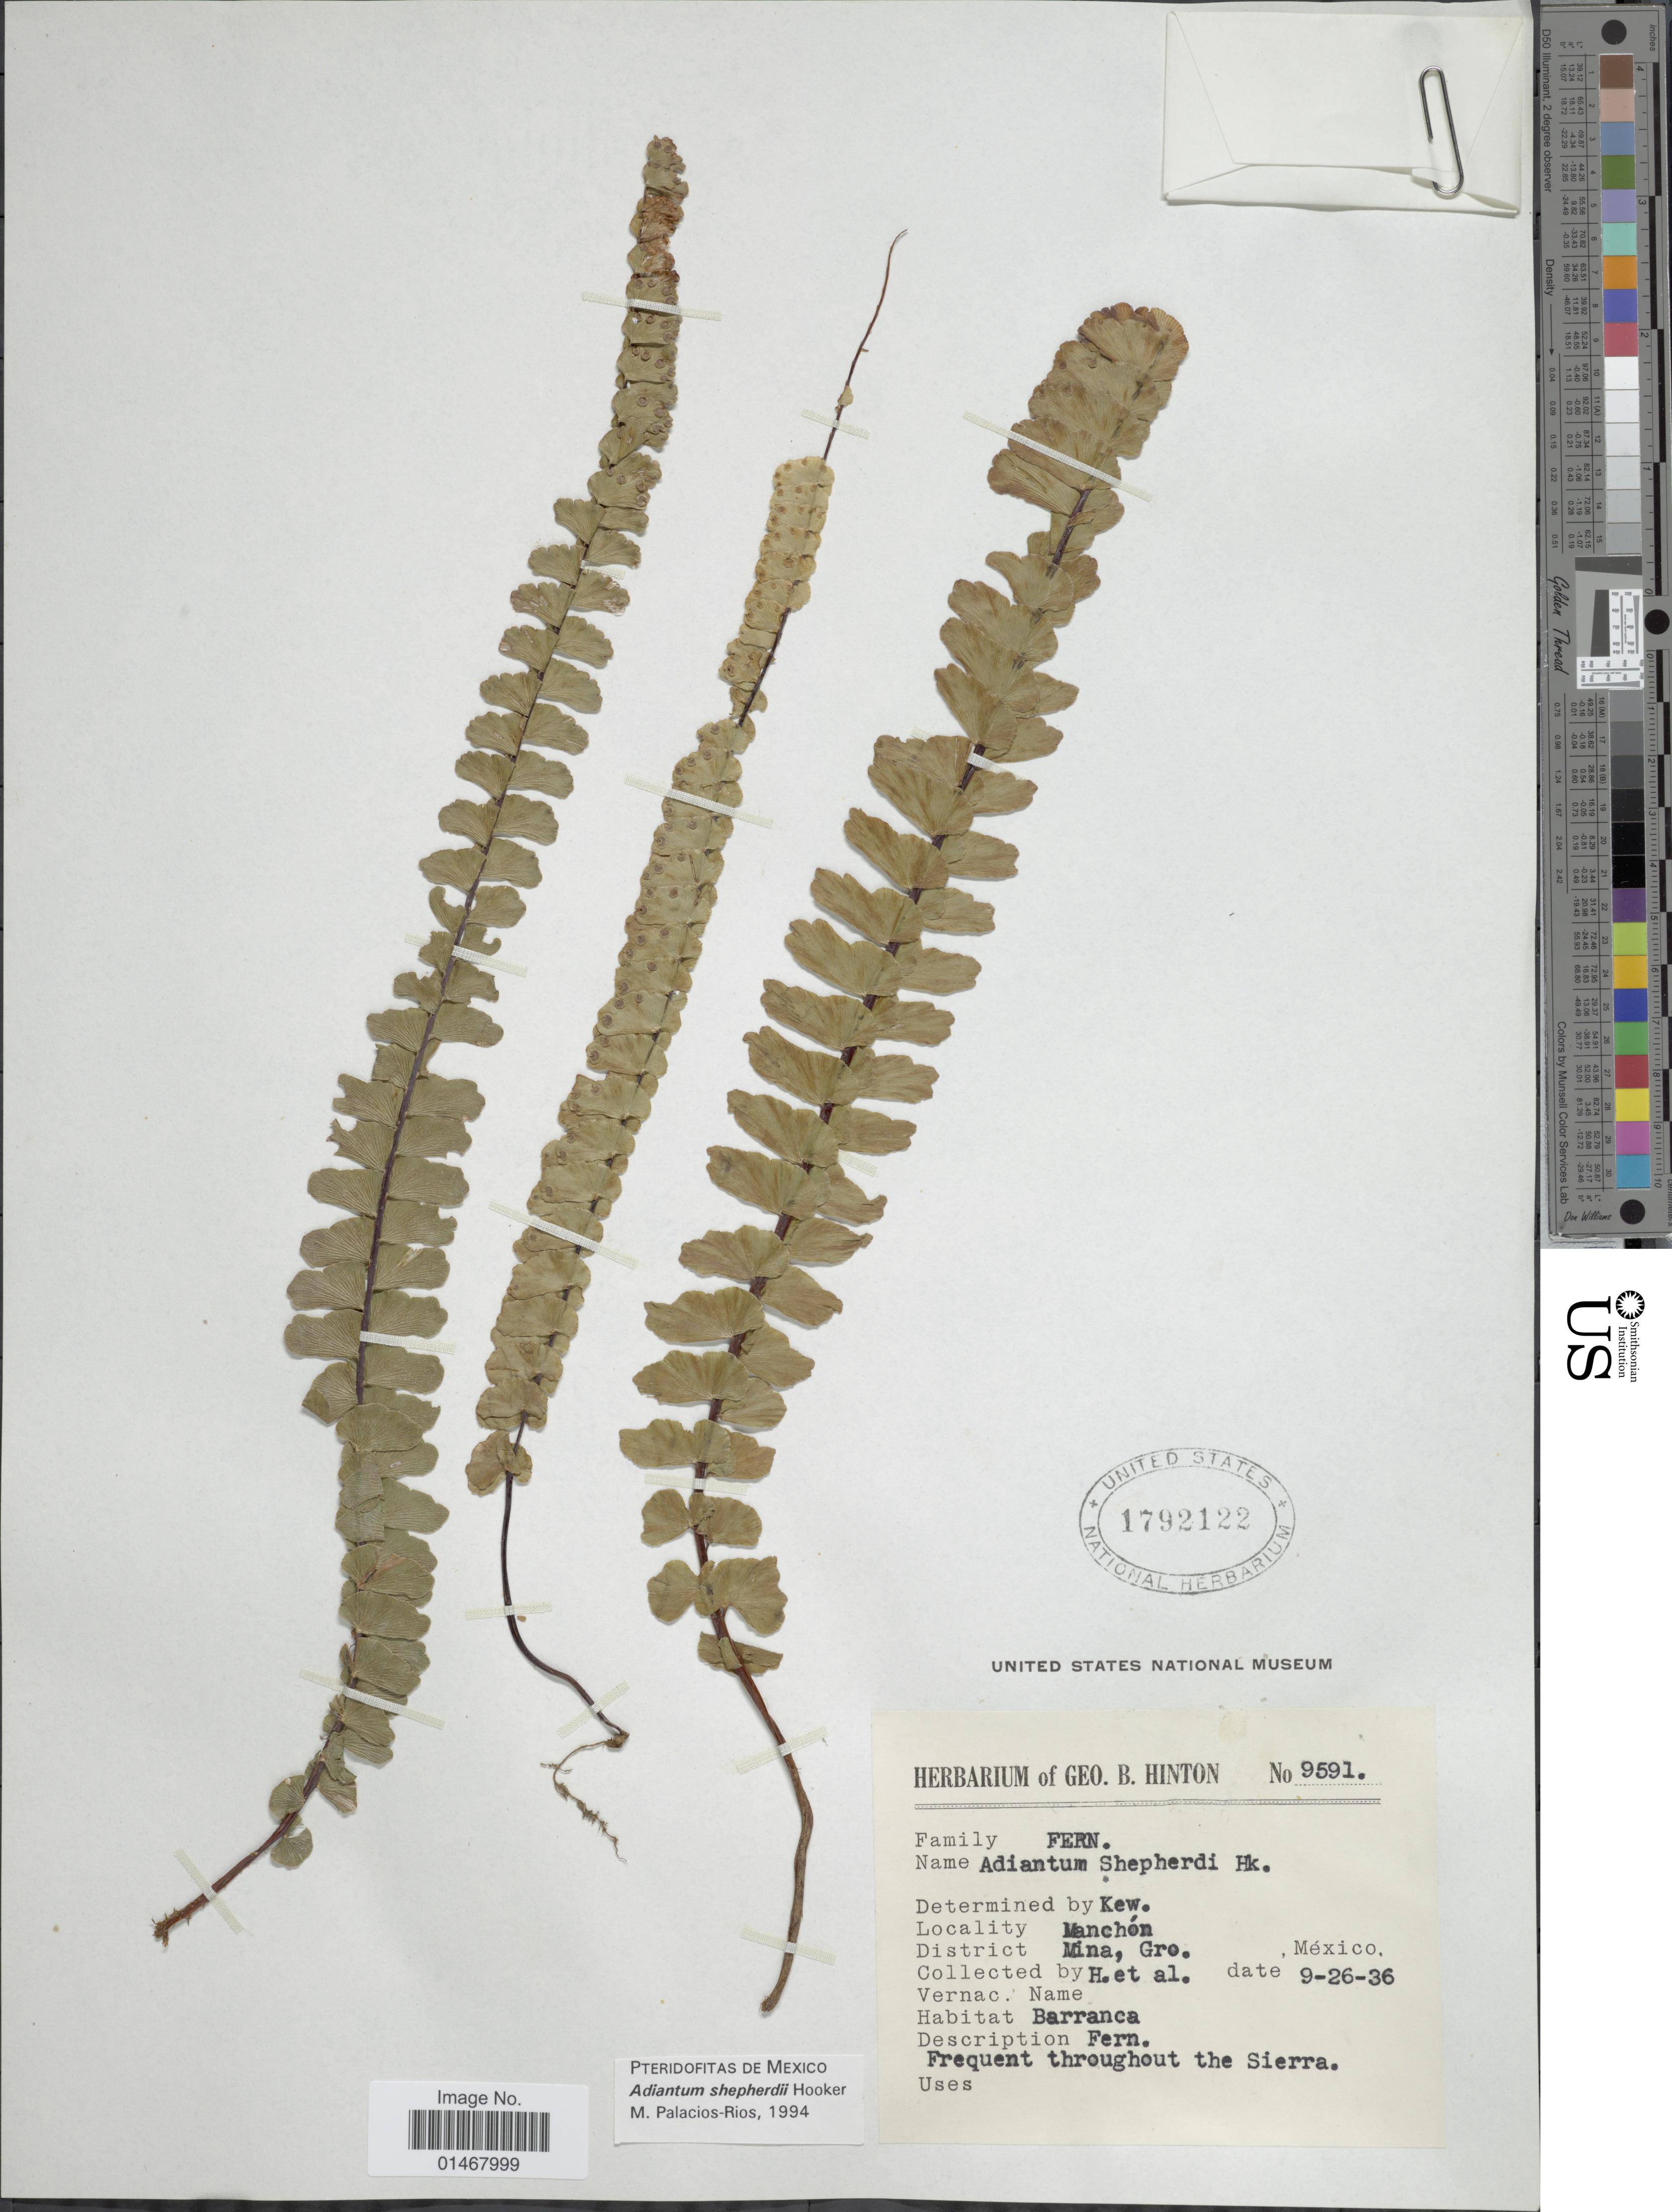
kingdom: Plantae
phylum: Tracheophyta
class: Polypodiopsida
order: Polypodiales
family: Pteridaceae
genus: Adiantum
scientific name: Adiantum shepherdii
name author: Hook.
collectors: G. B. Hinton & et al.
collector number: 9591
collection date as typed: Transcribed d/m/y: 26/9/36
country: Mexico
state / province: Guerrero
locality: Manchón, District Mina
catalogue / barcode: US 1792122